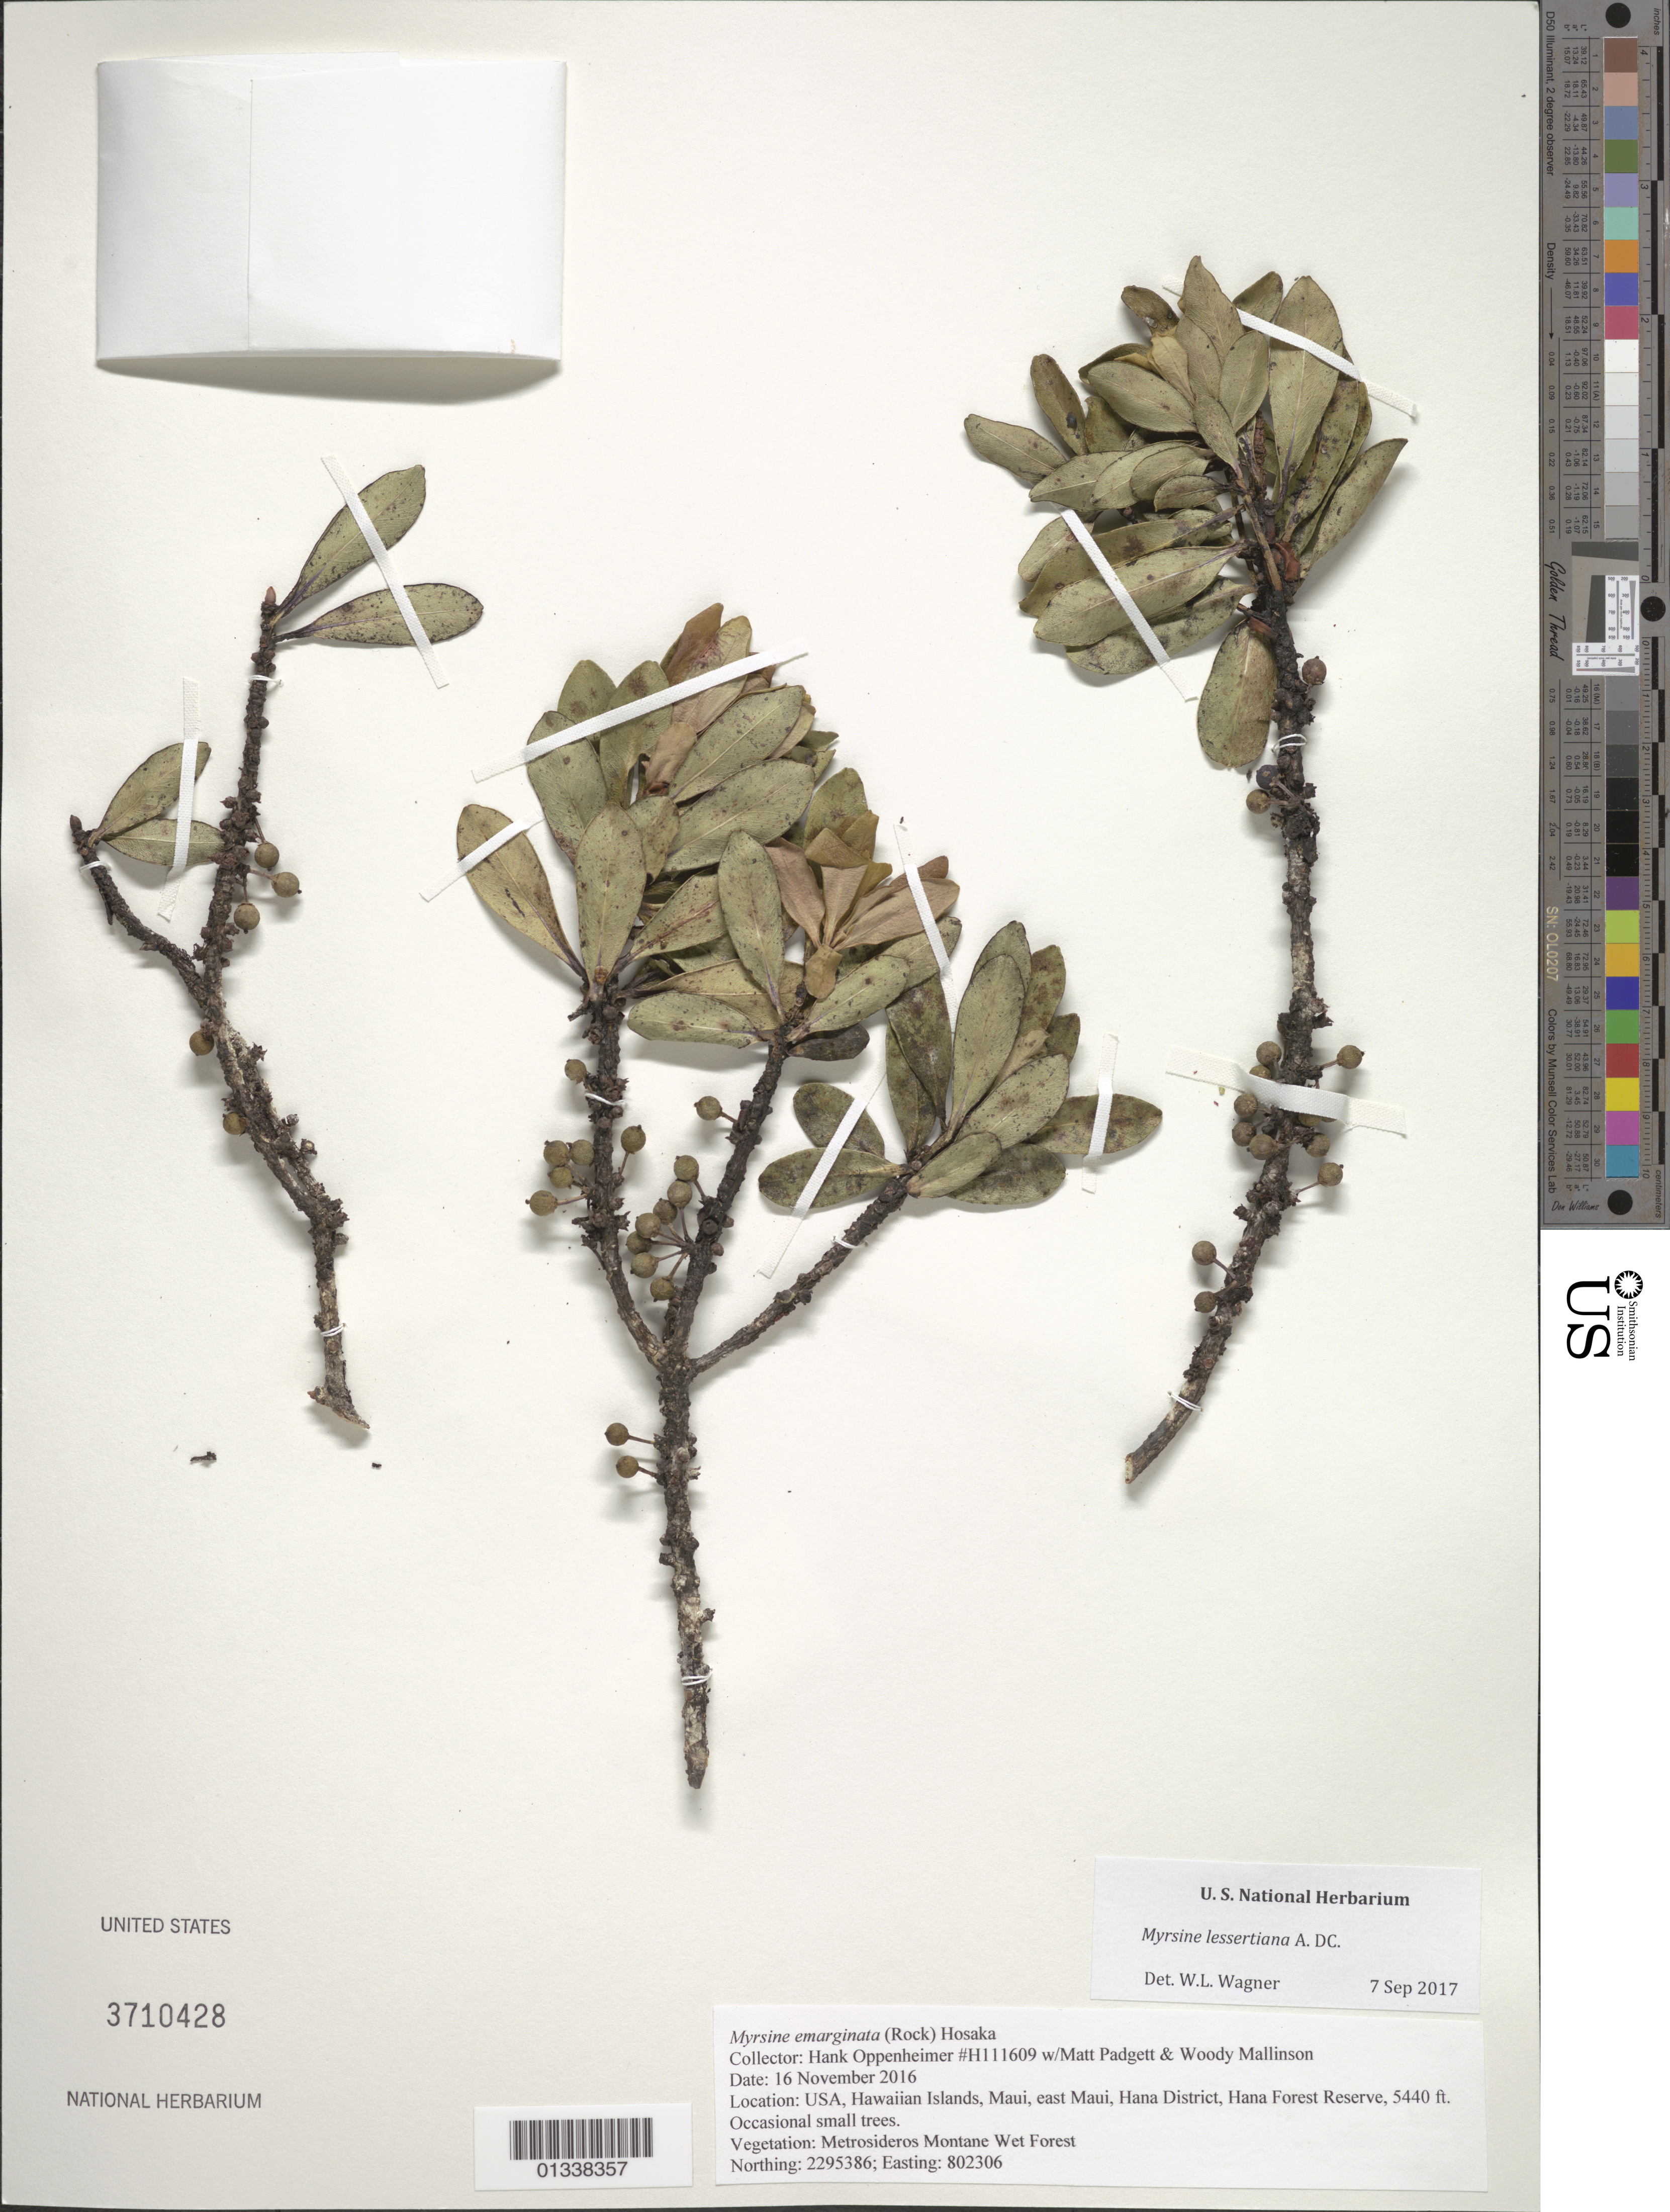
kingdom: Plantae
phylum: Tracheophyta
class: Magnoliopsida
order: Ericales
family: Primulaceae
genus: Myrsine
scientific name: Myrsine lessertiana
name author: A. DC.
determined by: Wagner, W. L., (BOT), Smithsonian Institution - National Museum of Natural History (UNITED STATES)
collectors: H. Oppenheimer, M. Padgett & W. Mallinson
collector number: H111609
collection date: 2016-11-16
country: United States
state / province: Hawaii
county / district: Maui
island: Maui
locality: east Maui, Hana Forest Reserve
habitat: Vegetation: Metrosideros Montane Wet Forest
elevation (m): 1658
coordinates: Northing: 2295386, Easting: 802306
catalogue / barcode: US 3710428